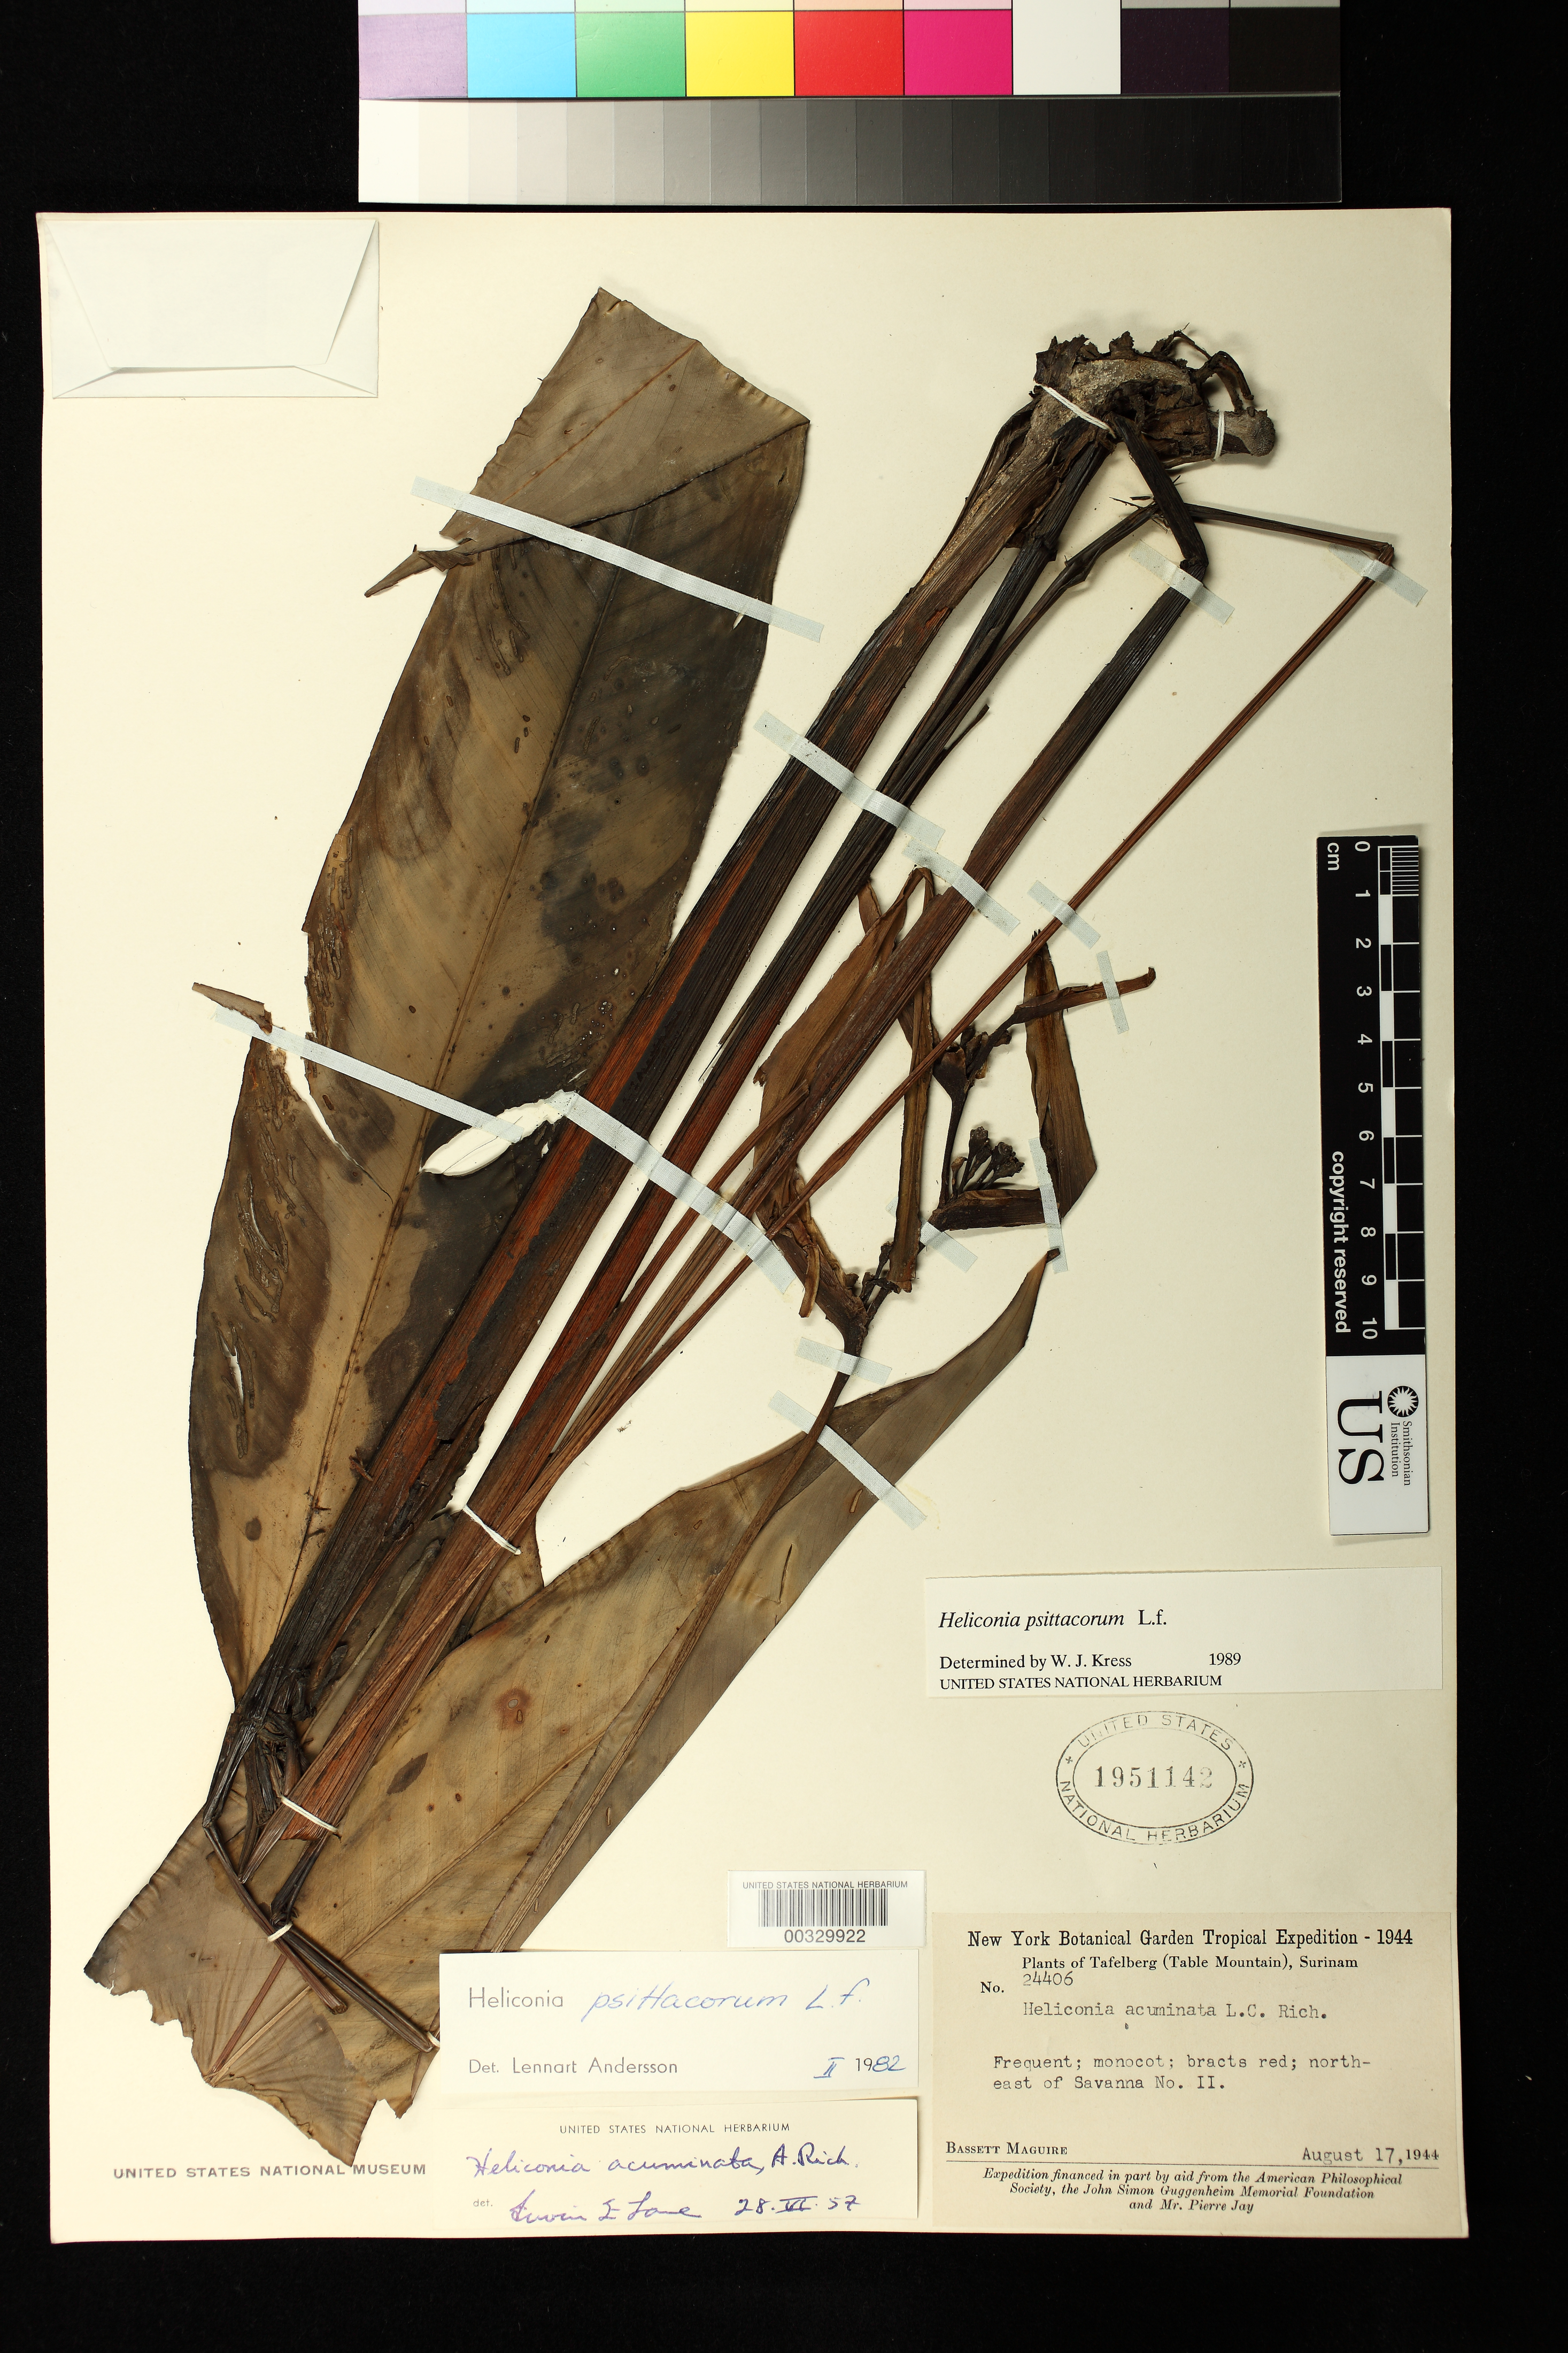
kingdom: Plantae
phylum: Tracheophyta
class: Liliopsida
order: Zingiberales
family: Heliconiaceae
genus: Heliconia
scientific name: Heliconia psittacorum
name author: L. f.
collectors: B. Maguire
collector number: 24406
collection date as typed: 17 Aug 1944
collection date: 1944-08-17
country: Suriname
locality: Tafelberg (table mountain), ne of savanna # ii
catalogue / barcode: US 1951142